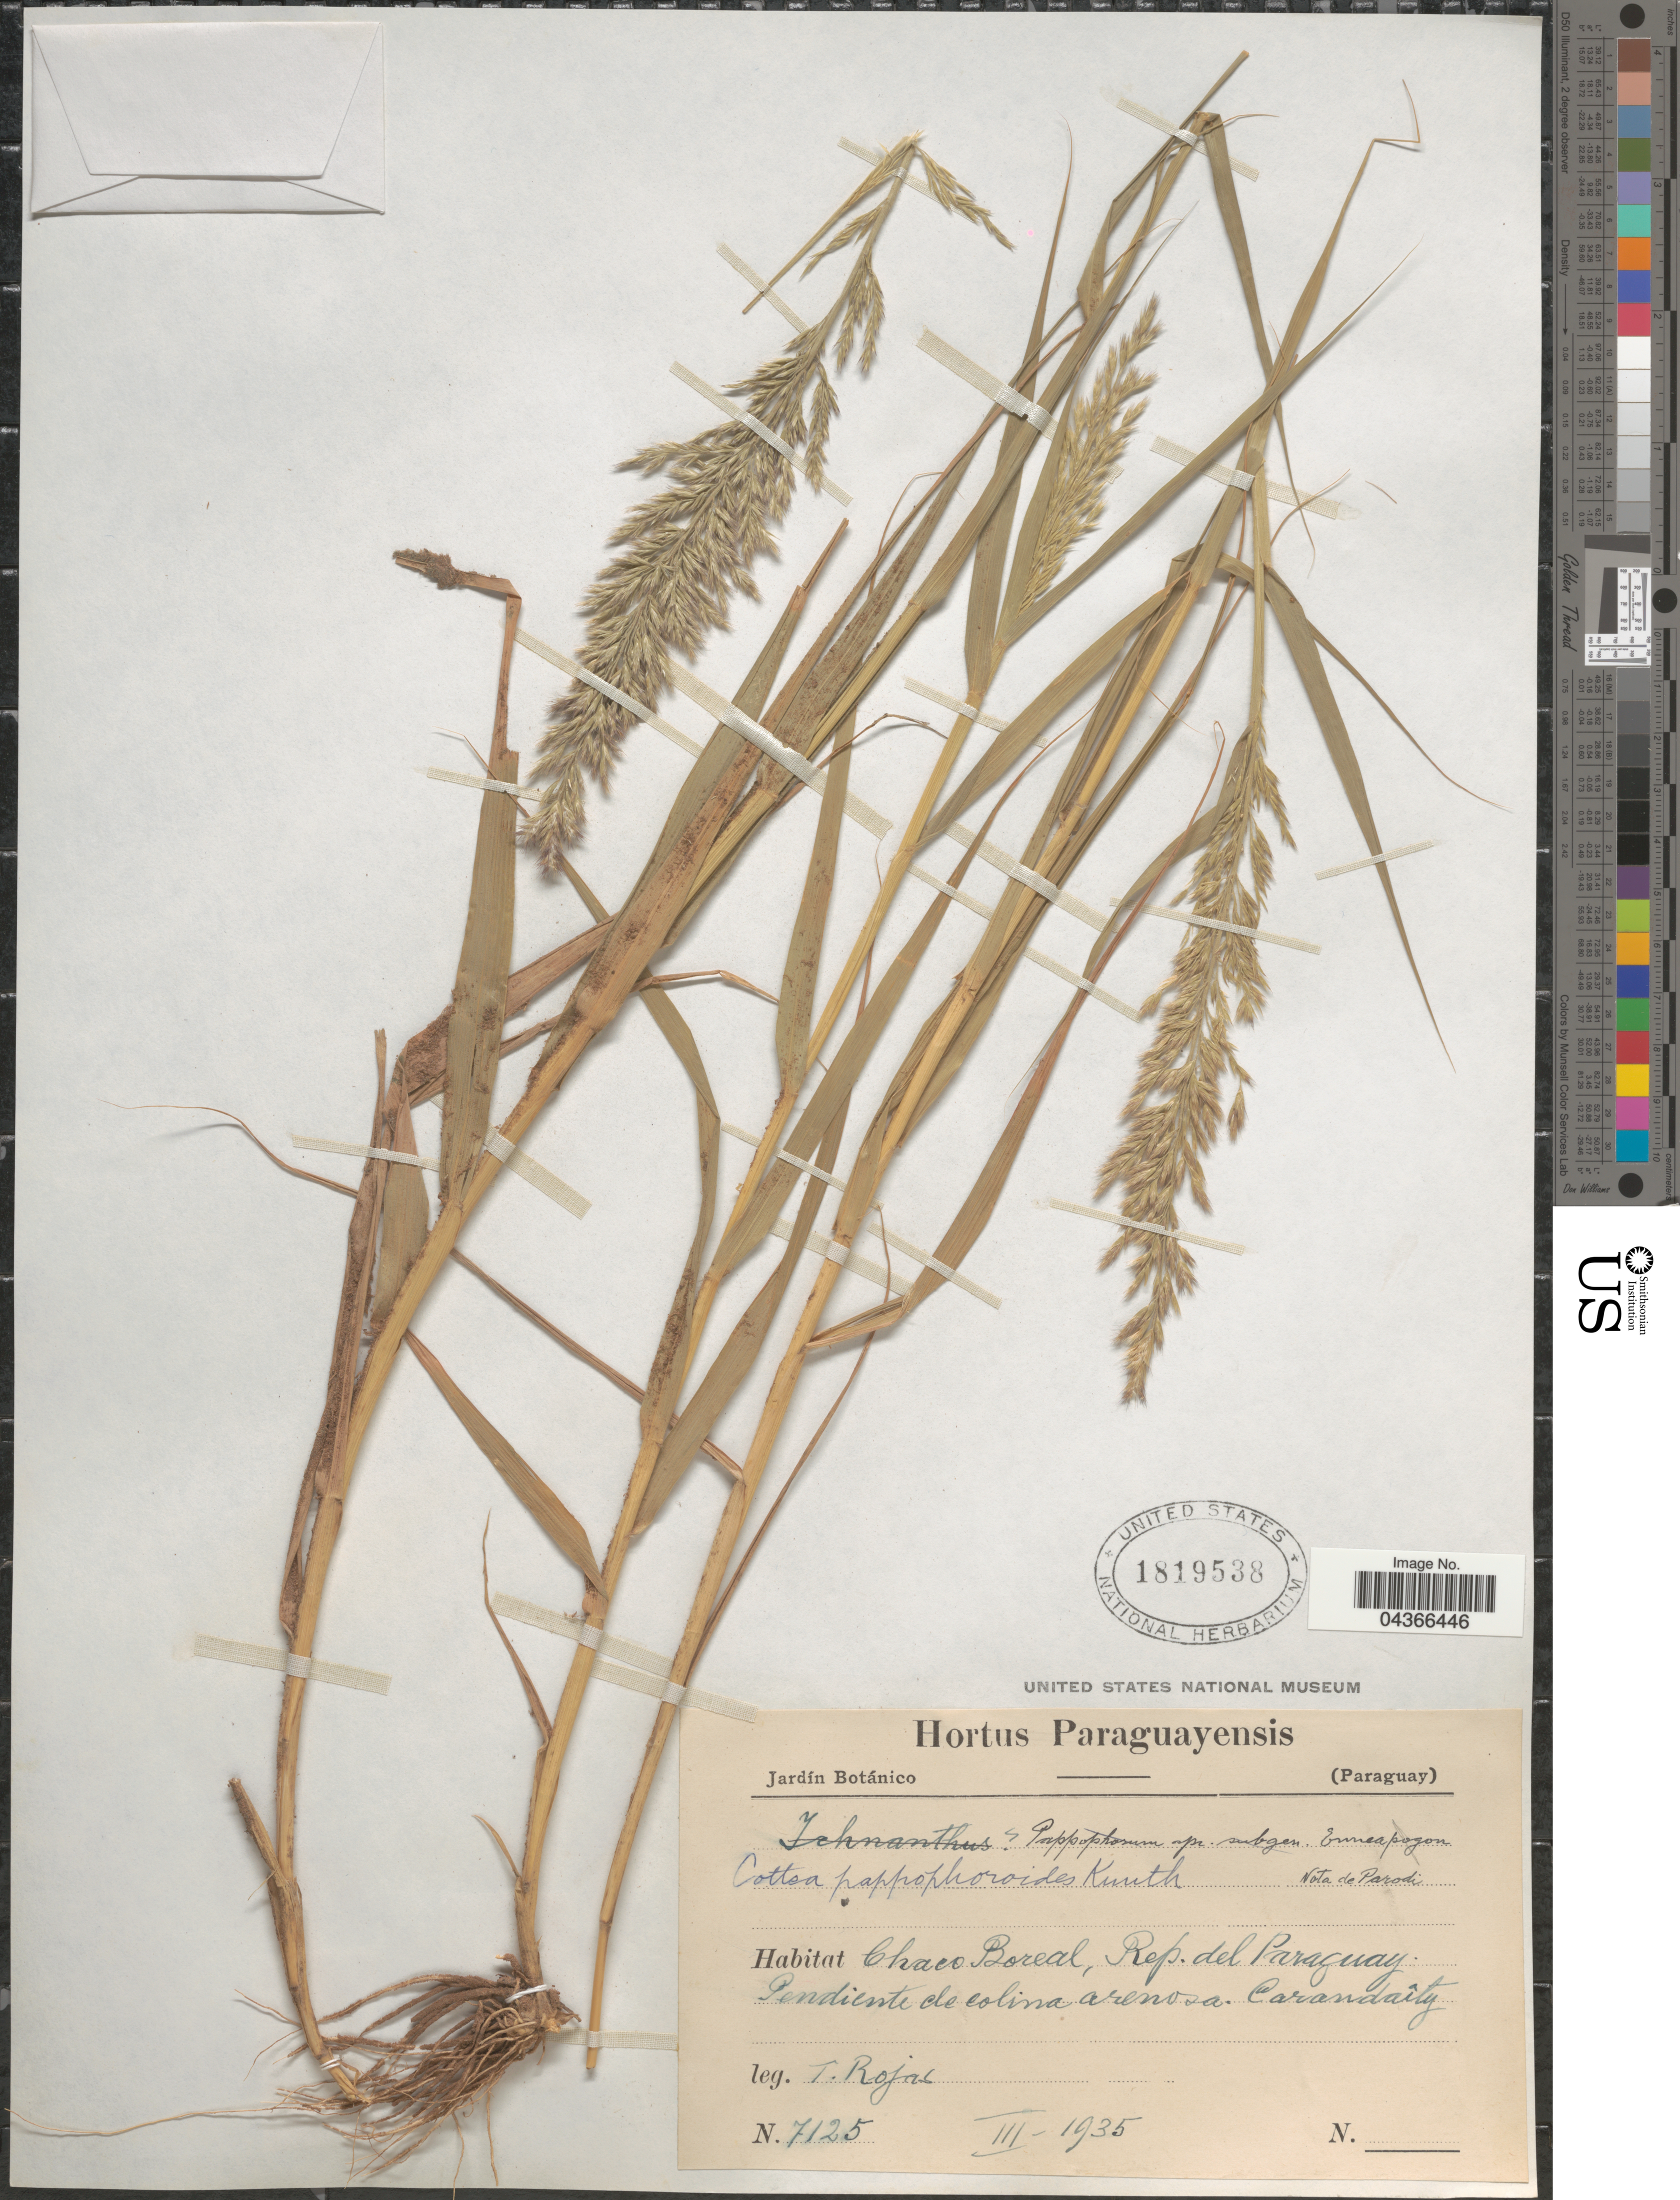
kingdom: Plantae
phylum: Tracheophyta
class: Liliopsida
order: Poales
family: Poaceae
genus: Cottea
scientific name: Cottea pappophoroides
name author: Kunth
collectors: T. Rojas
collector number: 7125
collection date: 1935-03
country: Paraguay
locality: Chaco Boreal, Rep. del Paraguay. Pendiente de colina arenosa. Carandaîty.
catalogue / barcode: US 1819538